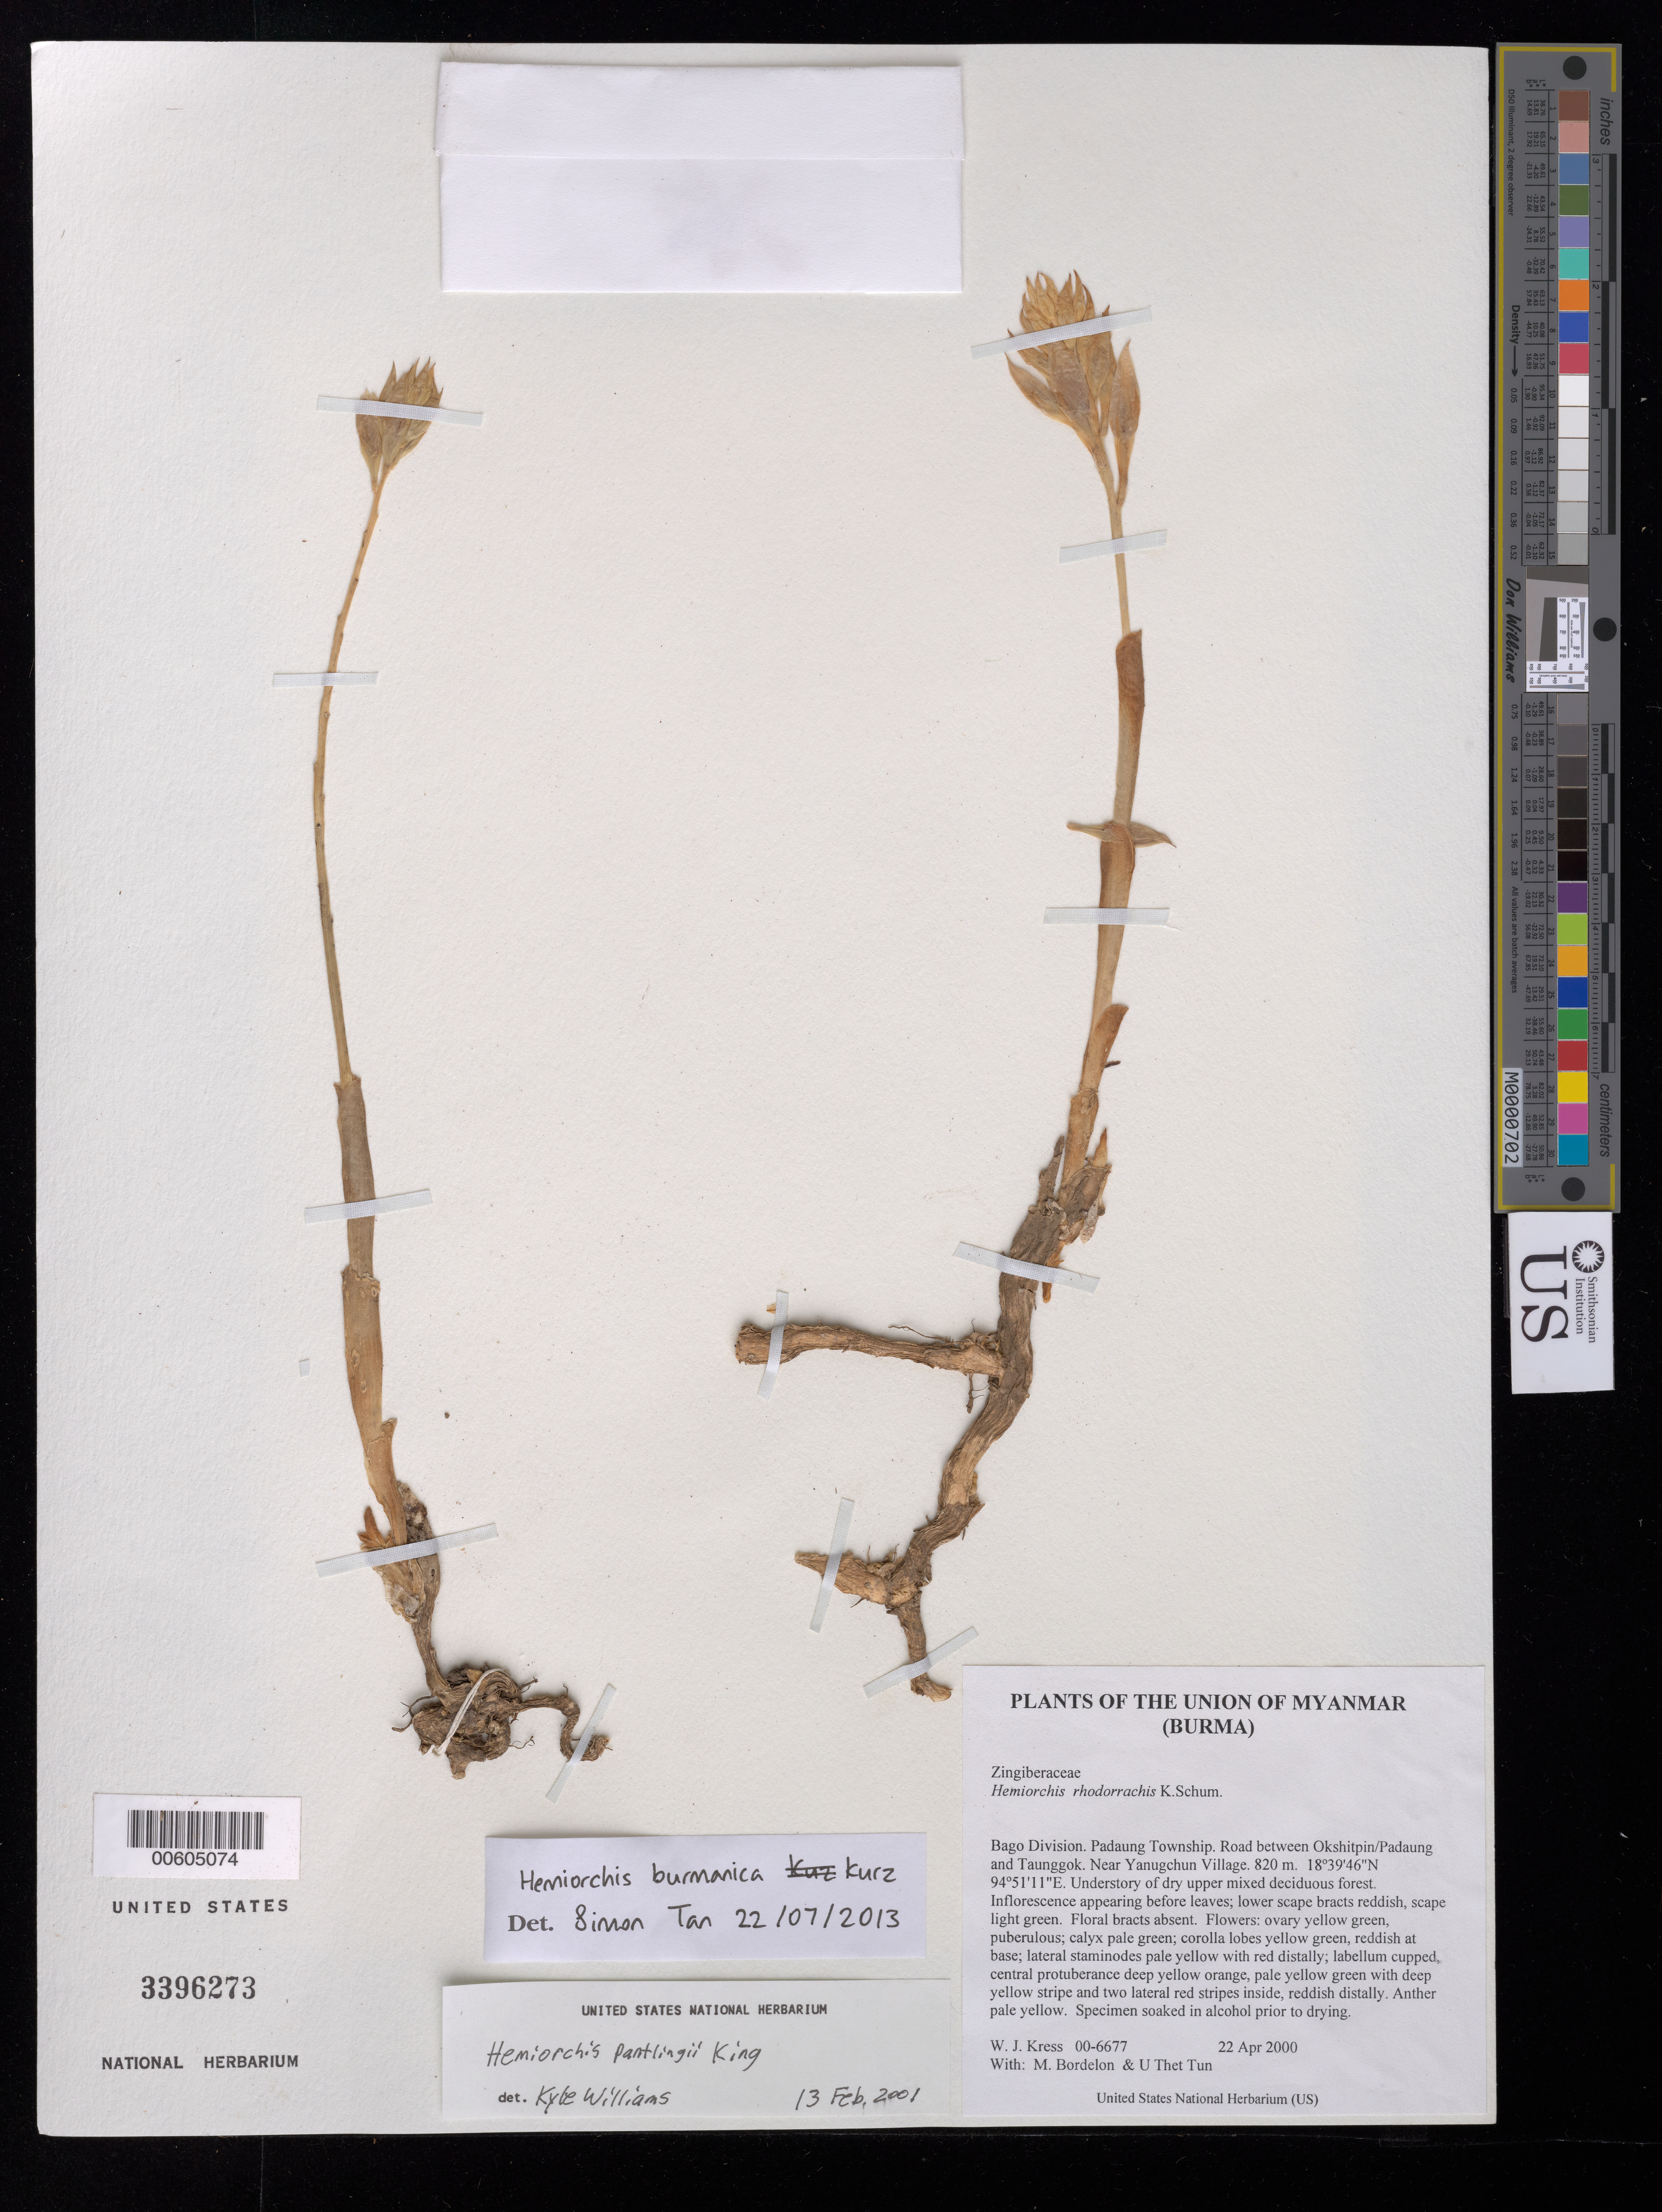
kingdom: Plantae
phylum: Tracheophyta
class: Liliopsida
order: Zingiberales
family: Zingiberaceae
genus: Hemiorchis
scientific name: Hemiorchis burmanica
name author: Kurz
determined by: Tan, Simon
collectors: W. J. Kress, M. Bordelon & Thet Htun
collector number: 00-6677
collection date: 2000-04-22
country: Myanmar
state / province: Bago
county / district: Padaung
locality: Road between Okshitpin/Padaung and Taunggok. Near Yanugchun Village.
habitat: Understory of dry upper mixed deciduous forest.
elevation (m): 820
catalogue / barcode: US 3396273